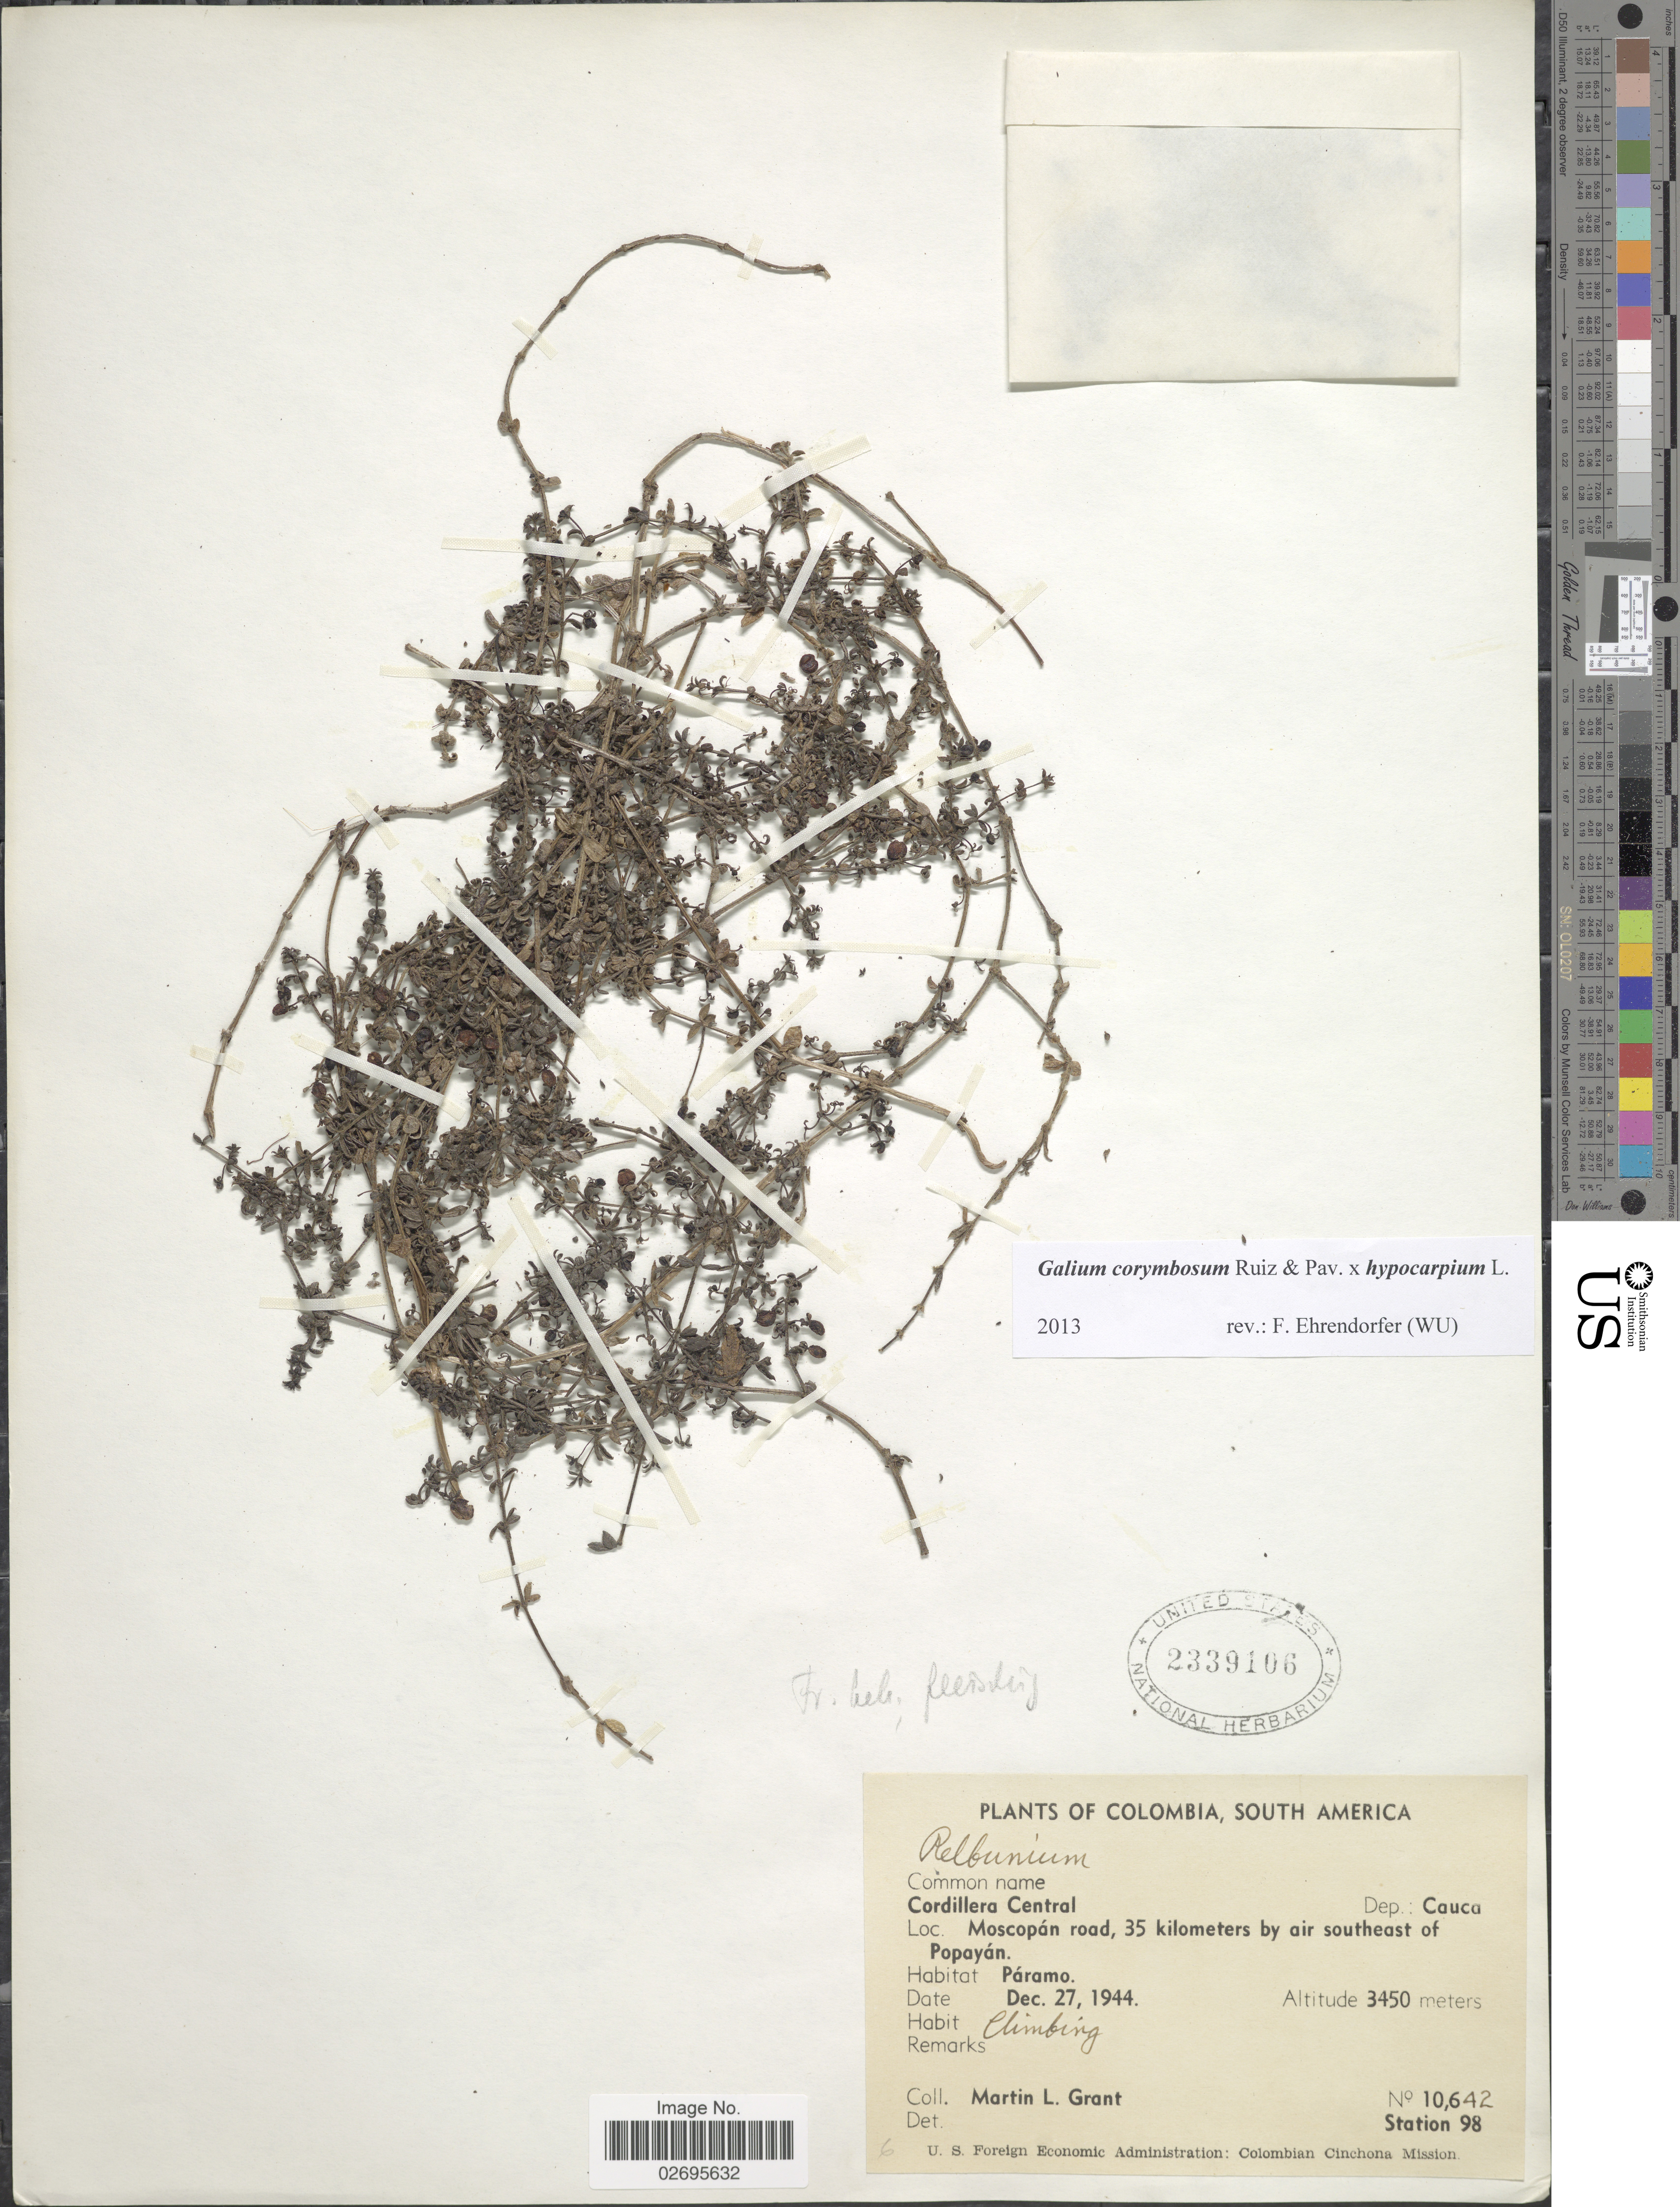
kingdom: Plantae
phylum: Tracheophyta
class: Magnoliopsida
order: Gentianales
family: Rubiaceae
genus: Galium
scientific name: Galium corymbosum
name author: Ruiz & Pav.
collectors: M. L. Grant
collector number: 10642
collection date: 1944-12-27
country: Colombia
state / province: Cauca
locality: Cordillera Central, Dep. Cauca, Moscopán road, 35 kilometers by air southeast of Popayán, Páramo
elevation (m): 3450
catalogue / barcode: US 2339106